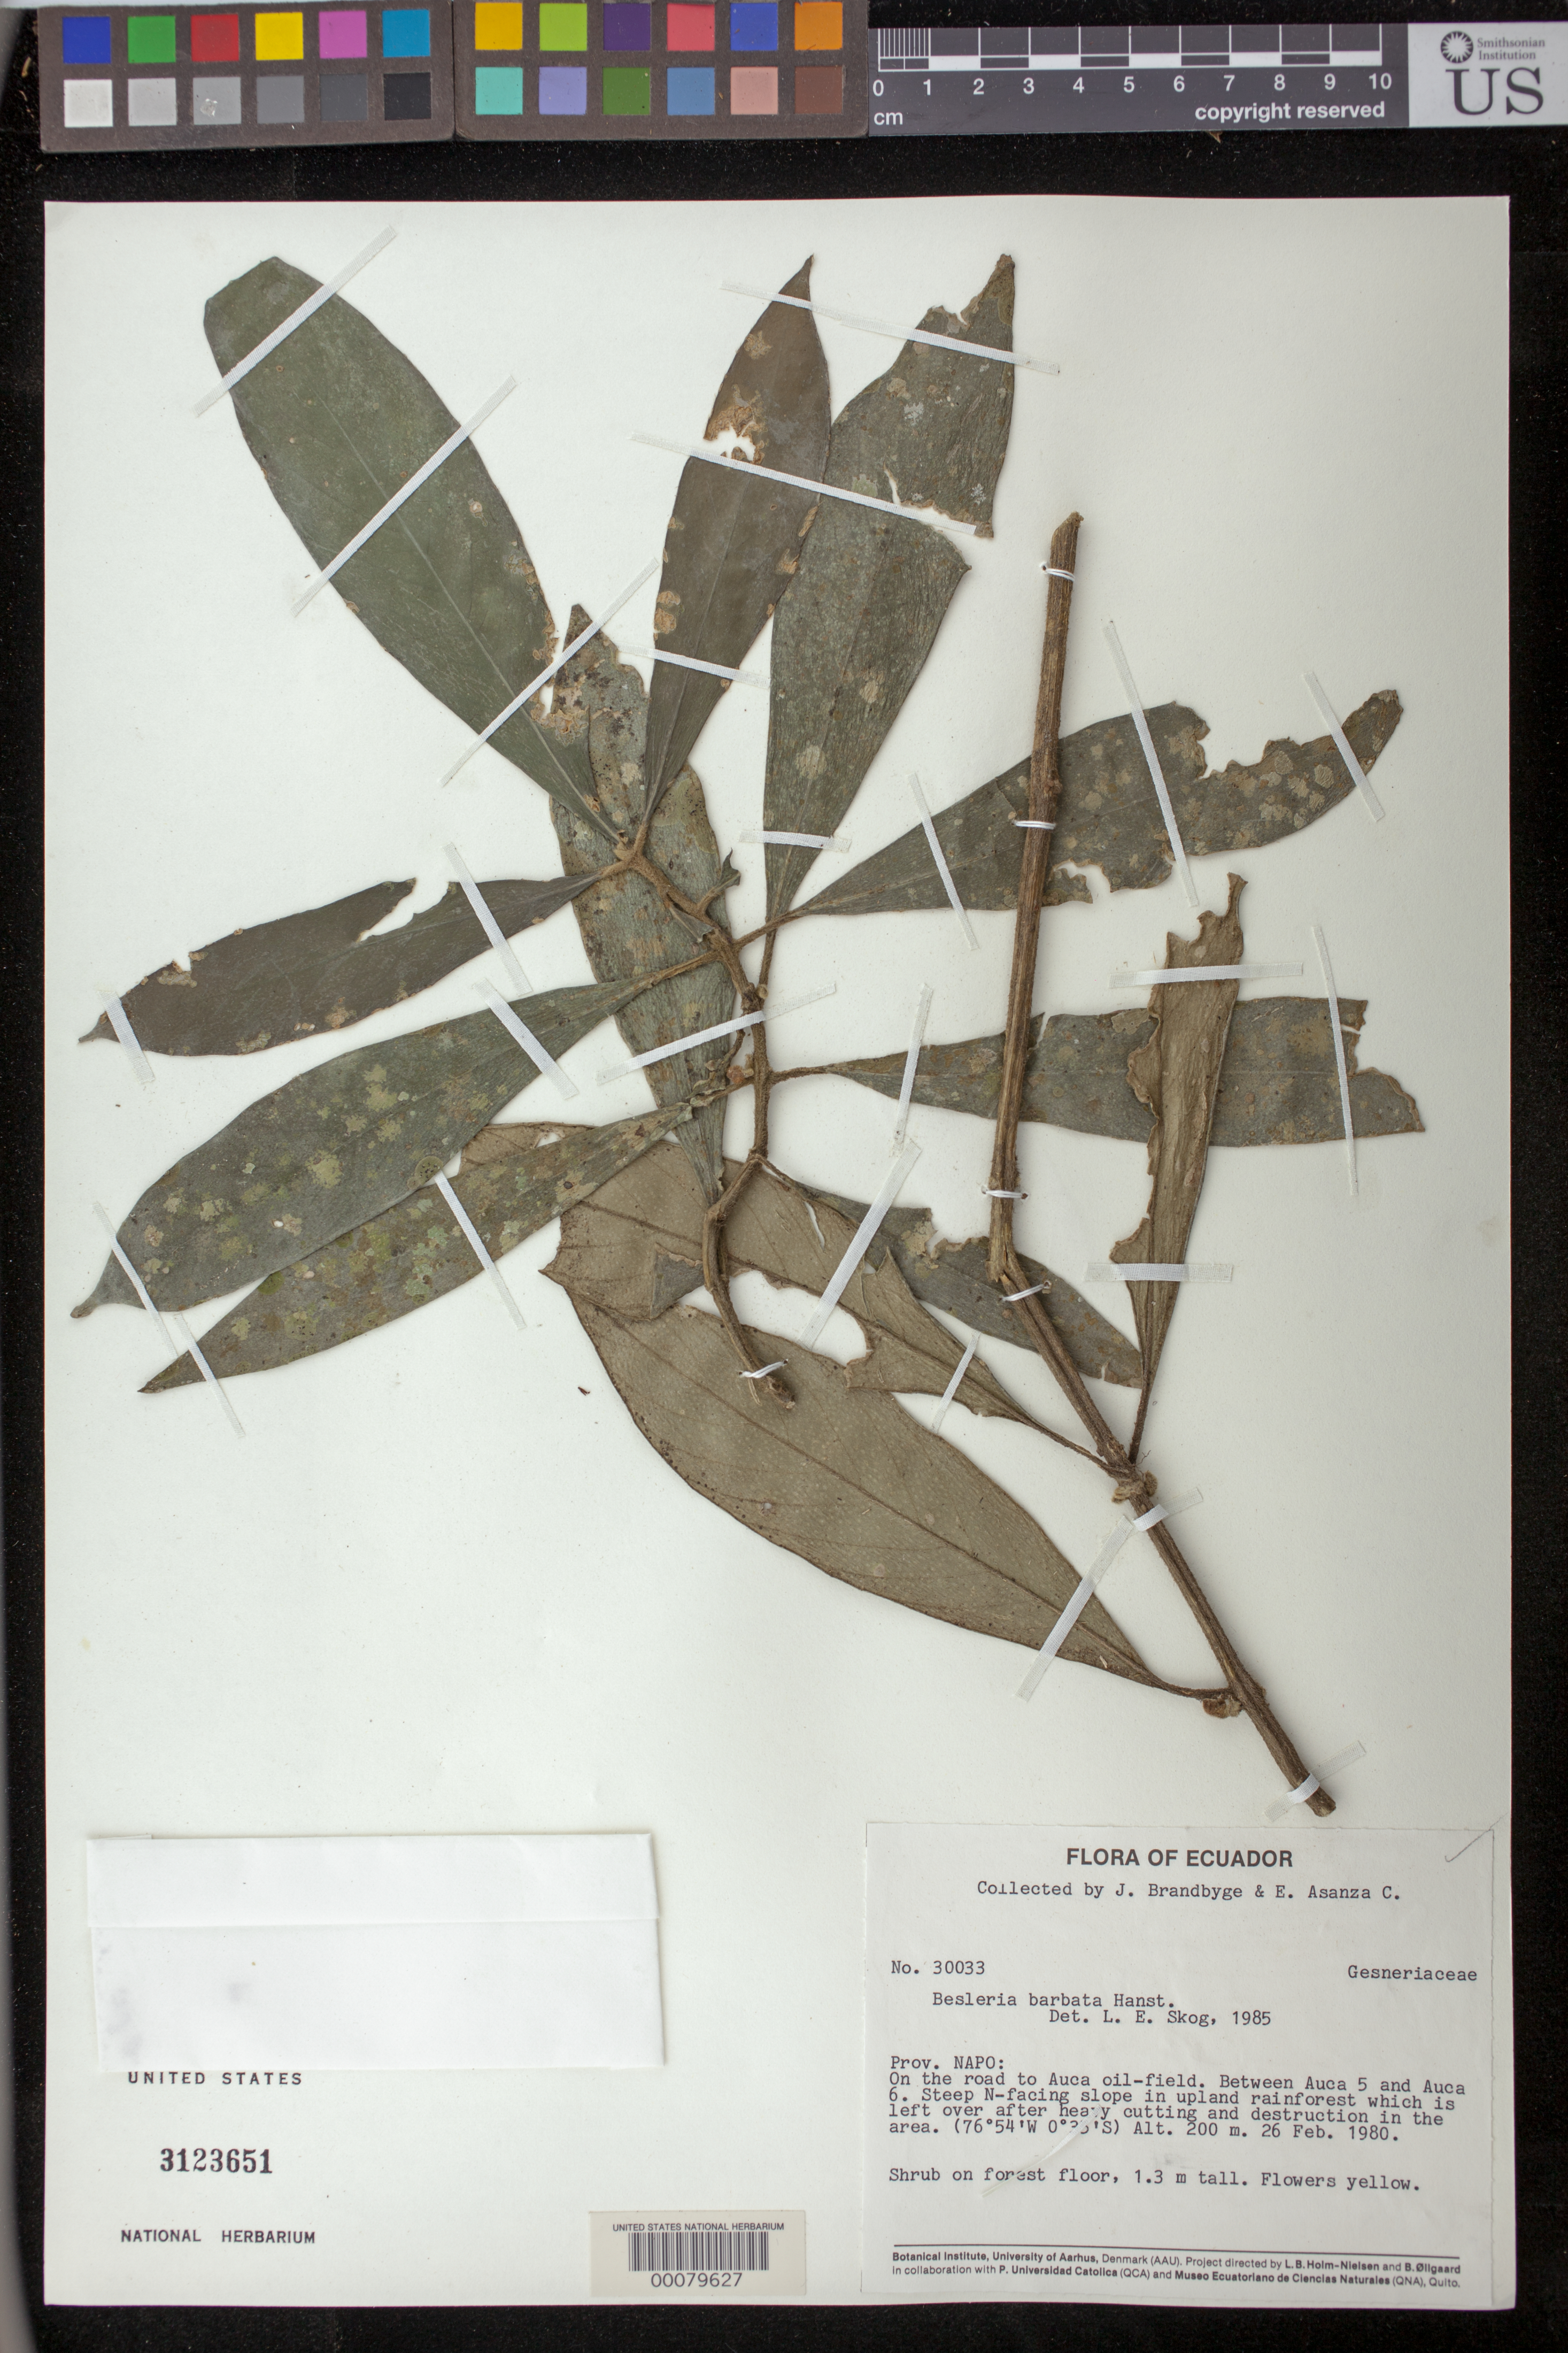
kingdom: Plantae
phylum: Tracheophyta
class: Magnoliopsida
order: Lamiales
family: Gesneriaceae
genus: Besleria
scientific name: Besleria barbata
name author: (Poepp.) Hanst.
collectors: J. Brandbyge & E. Asanza C.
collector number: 30033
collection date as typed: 26 Feb 1980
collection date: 1980-02-26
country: Ecuador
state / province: Napo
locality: On the road to Auca oil-field, between Auca 5 and Auca 6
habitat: Steep N-facing slope in upland rainforest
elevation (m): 200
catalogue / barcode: US 3123651